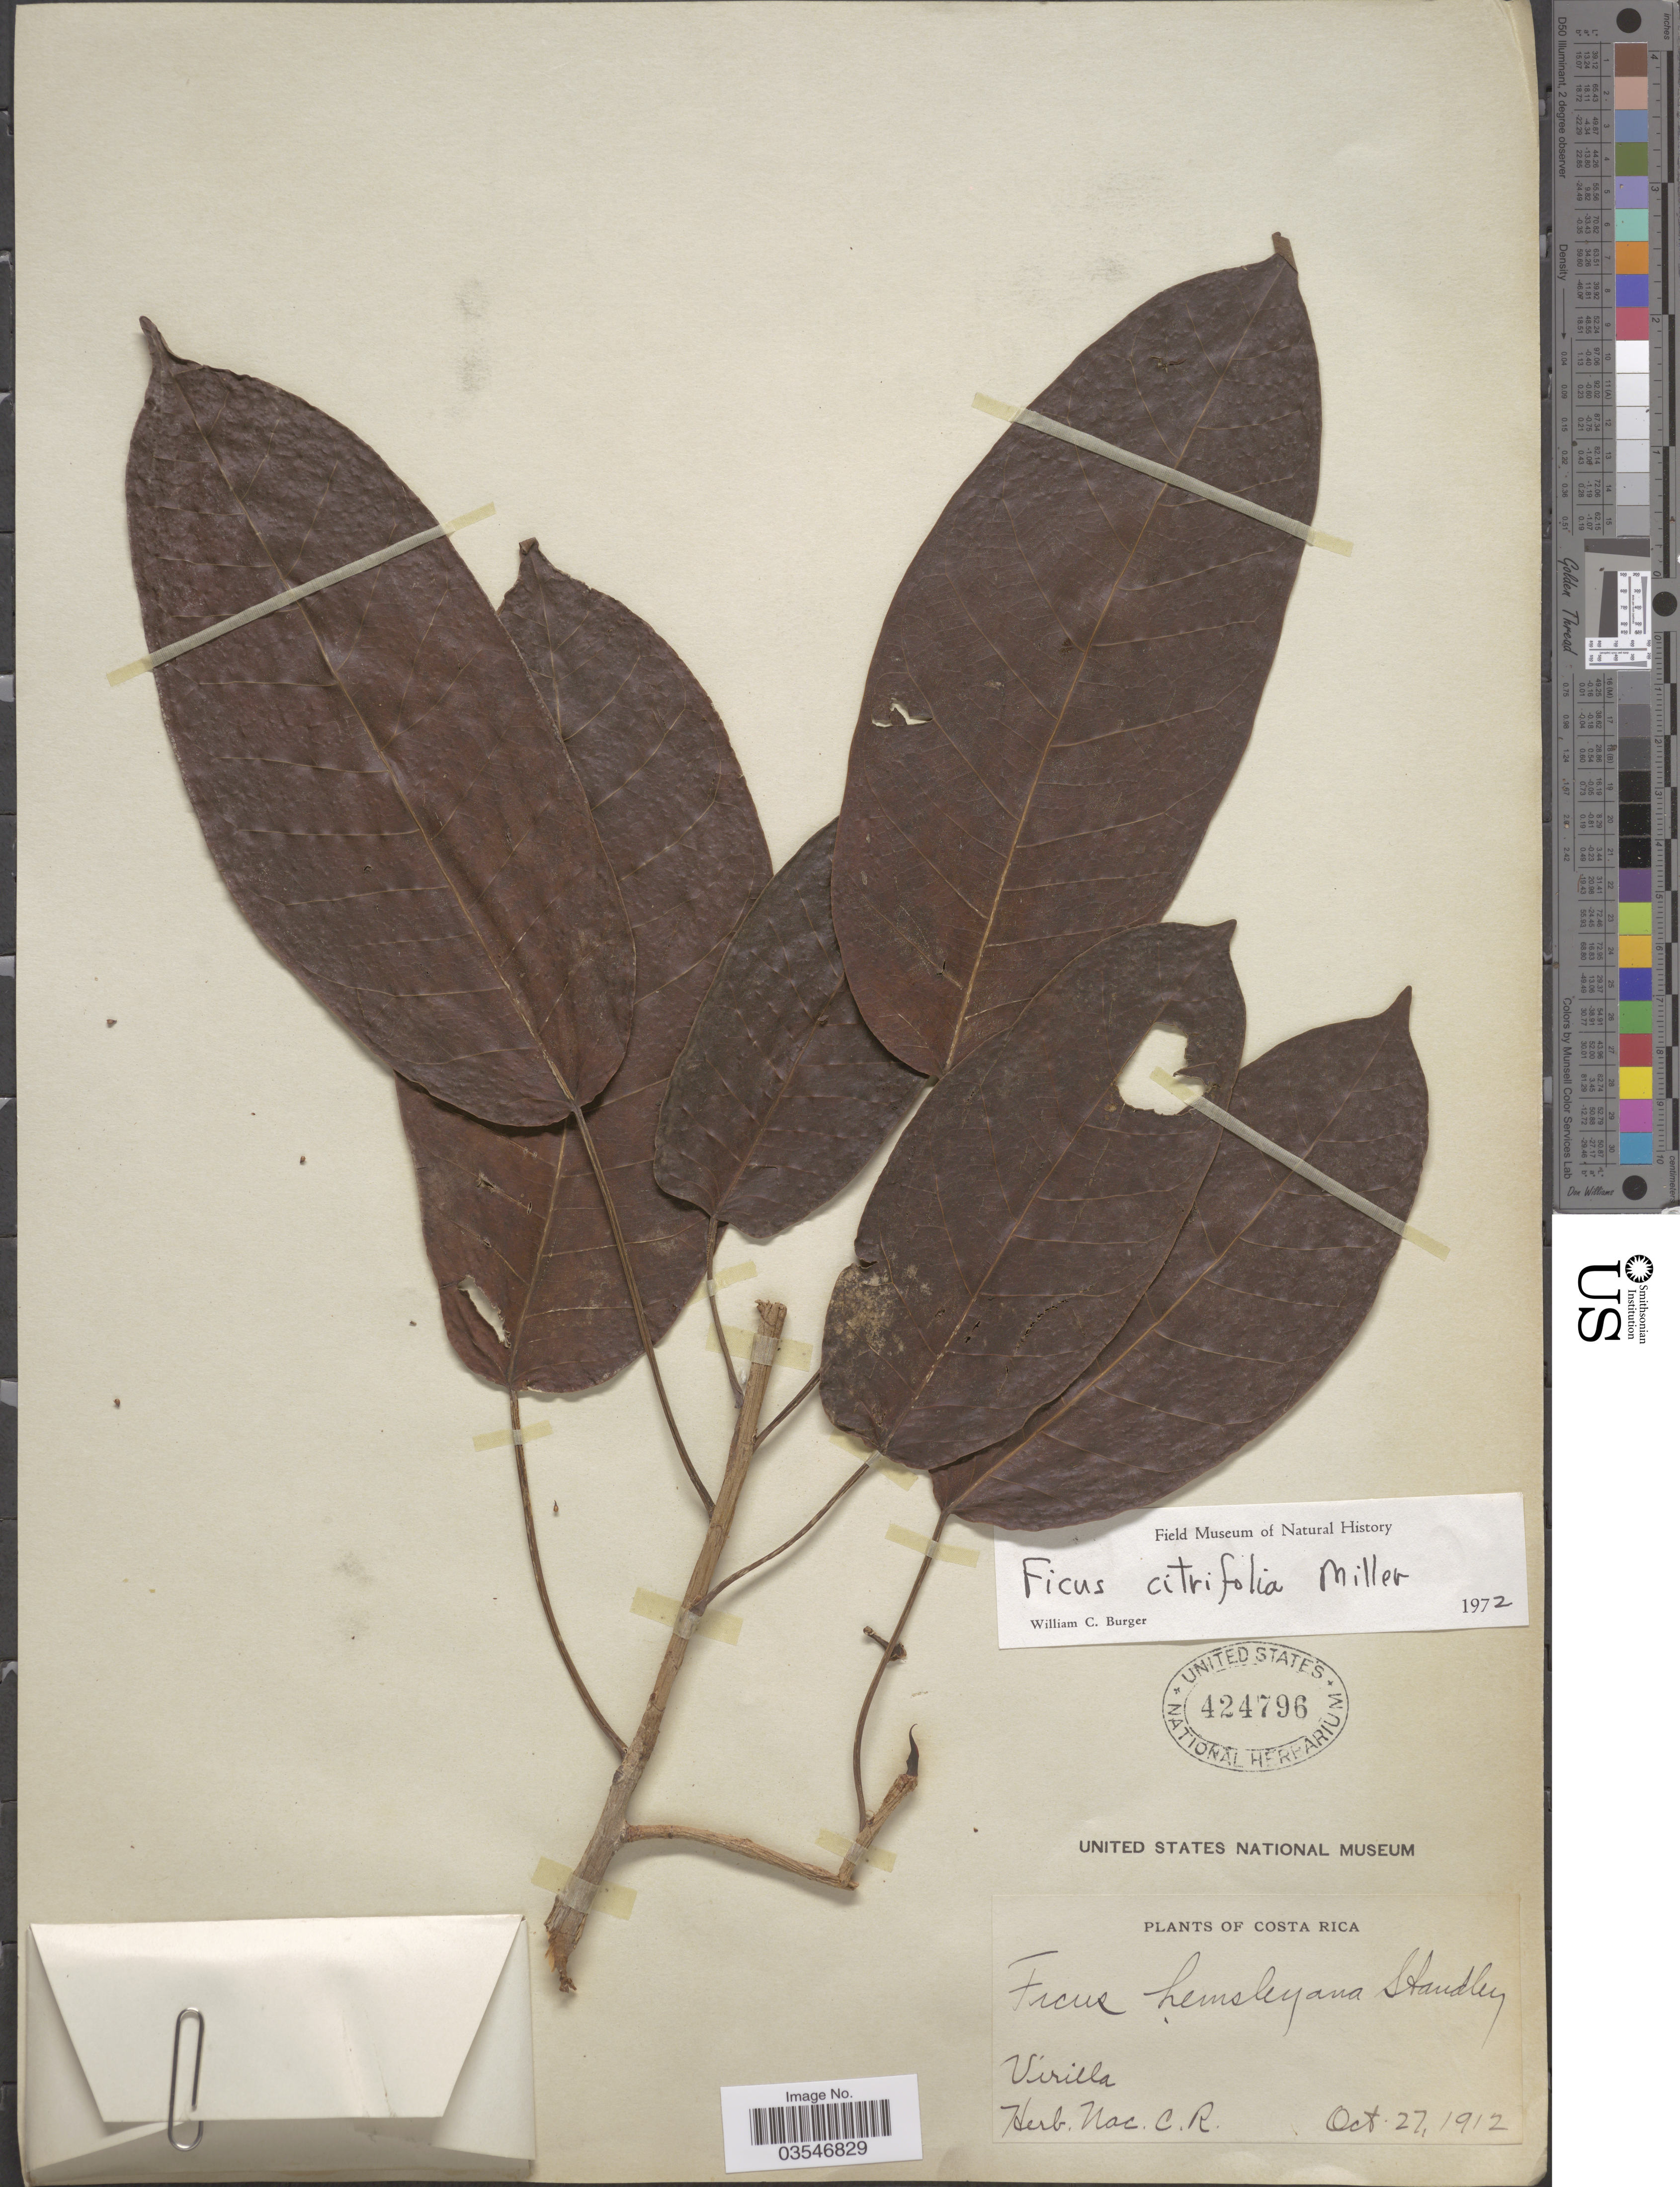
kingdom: Plantae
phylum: Tracheophyta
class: Magnoliopsida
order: Rosales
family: Moraceae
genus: Ficus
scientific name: Ficus citrifolia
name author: Mill.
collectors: Museo Nacional de Costa Rica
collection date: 1912-10-27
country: Costa Rica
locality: Virilla.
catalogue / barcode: US 424796